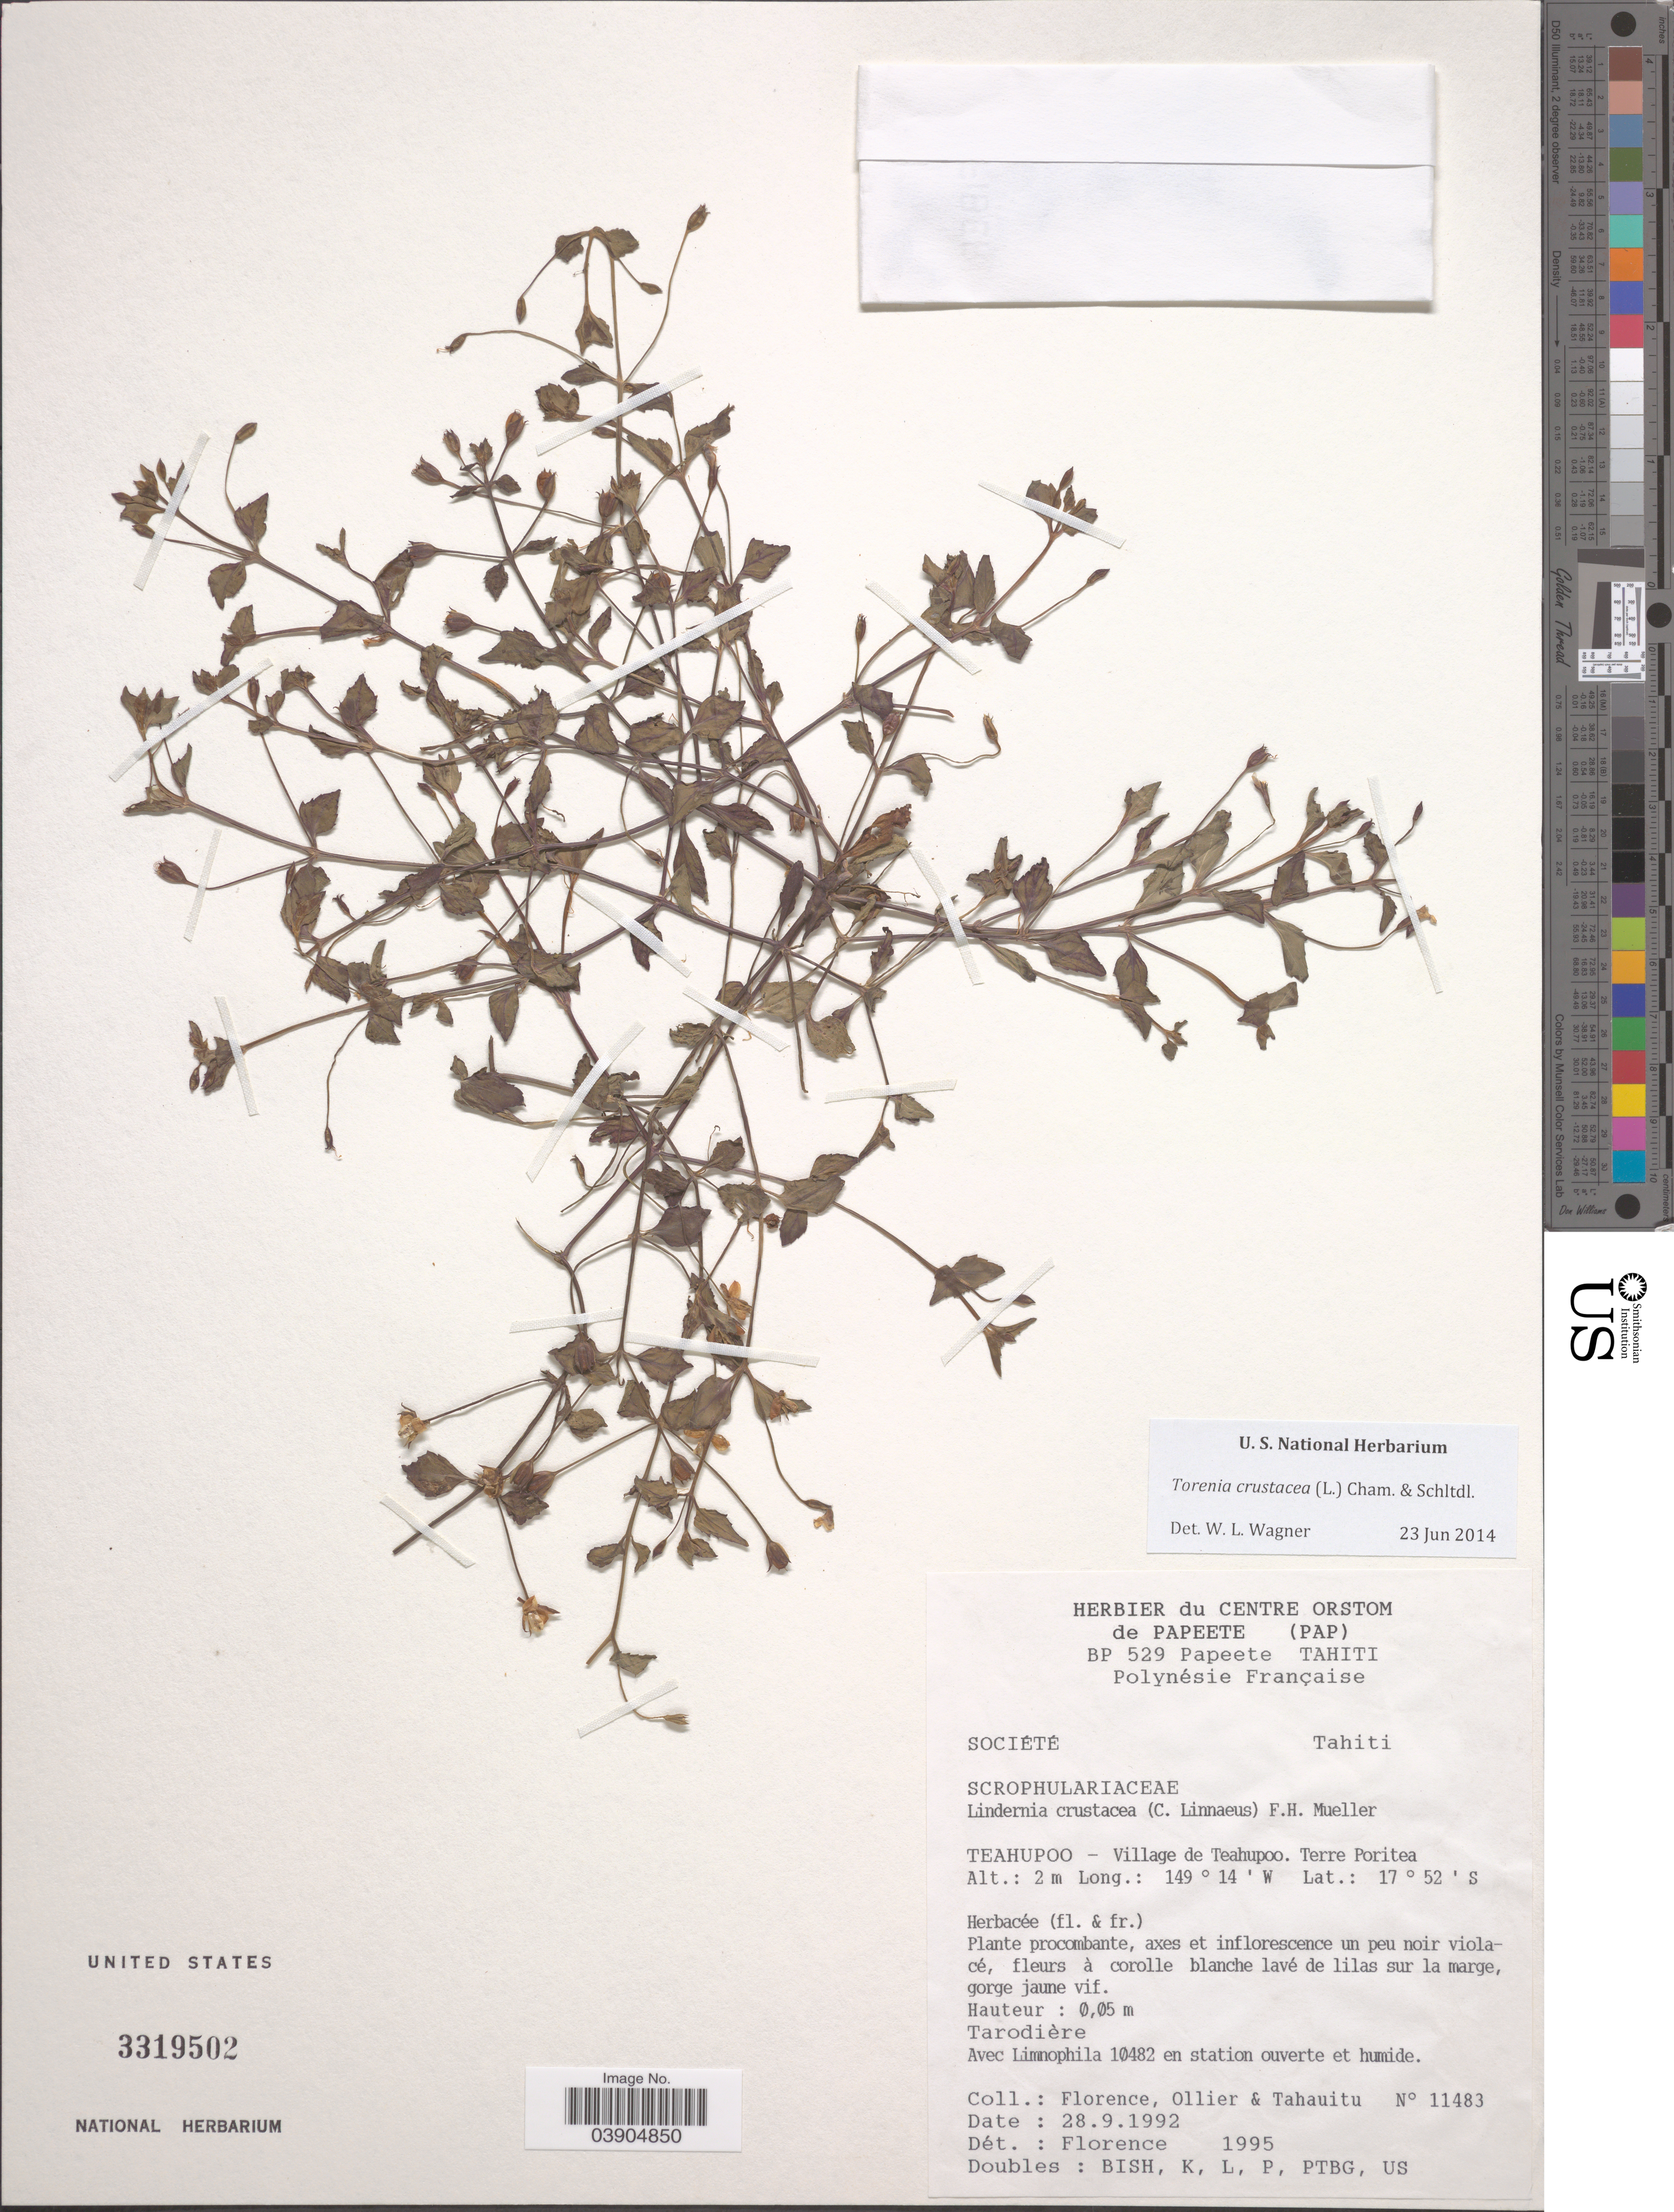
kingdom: Plantae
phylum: Tracheophyta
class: Magnoliopsida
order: Lamiales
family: Linderniaceae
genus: Lindernia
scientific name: Lindernia crustacea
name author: (L.) F. Muell.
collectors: -. Florence, -. Ollier & Tahauitu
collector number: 11483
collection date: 1992-09-28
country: French Polynesia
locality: Société, Tahiti. Teahupoo - Village de Teahupoo. Terre Poritea.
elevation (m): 2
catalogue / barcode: US 3319502